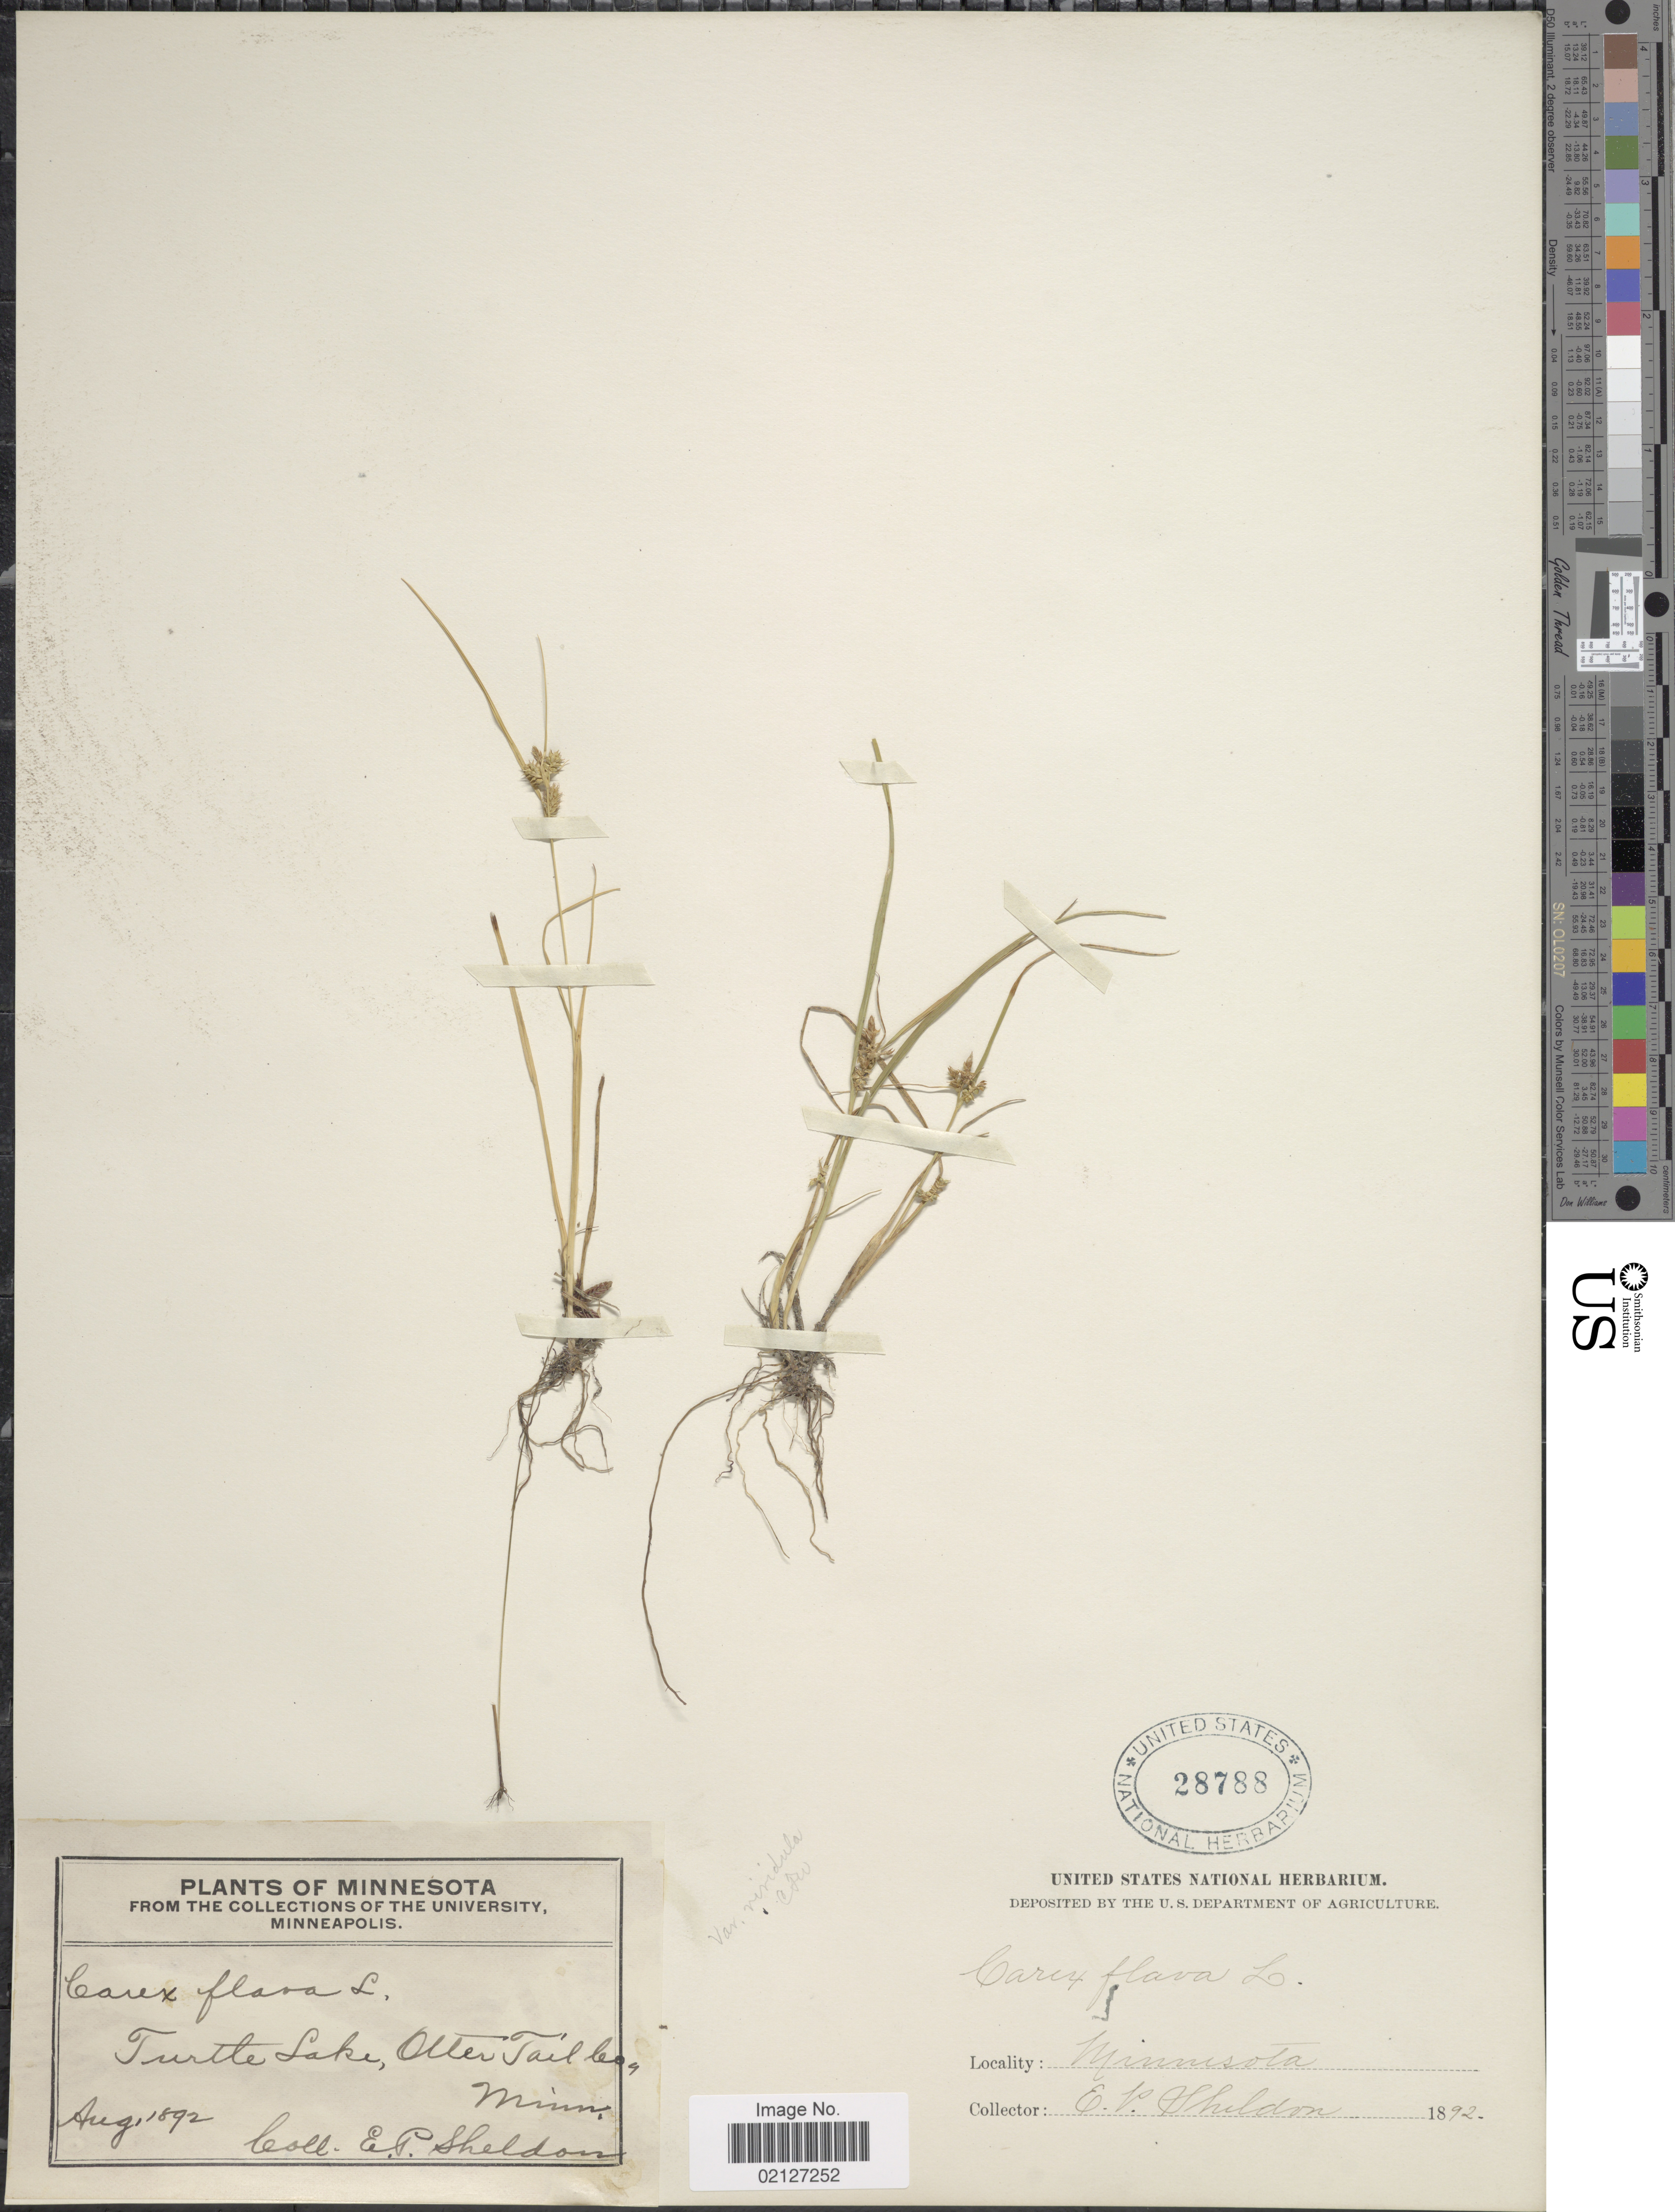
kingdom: Plantae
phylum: Tracheophyta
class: Liliopsida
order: Poales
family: Cyperaceae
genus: Carex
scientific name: Carex oederi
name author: Retz.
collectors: E. P. Sheldon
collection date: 1892-08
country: United States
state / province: Minnesota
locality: Turtle Lake, Otter Tail Co.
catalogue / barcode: US 28788